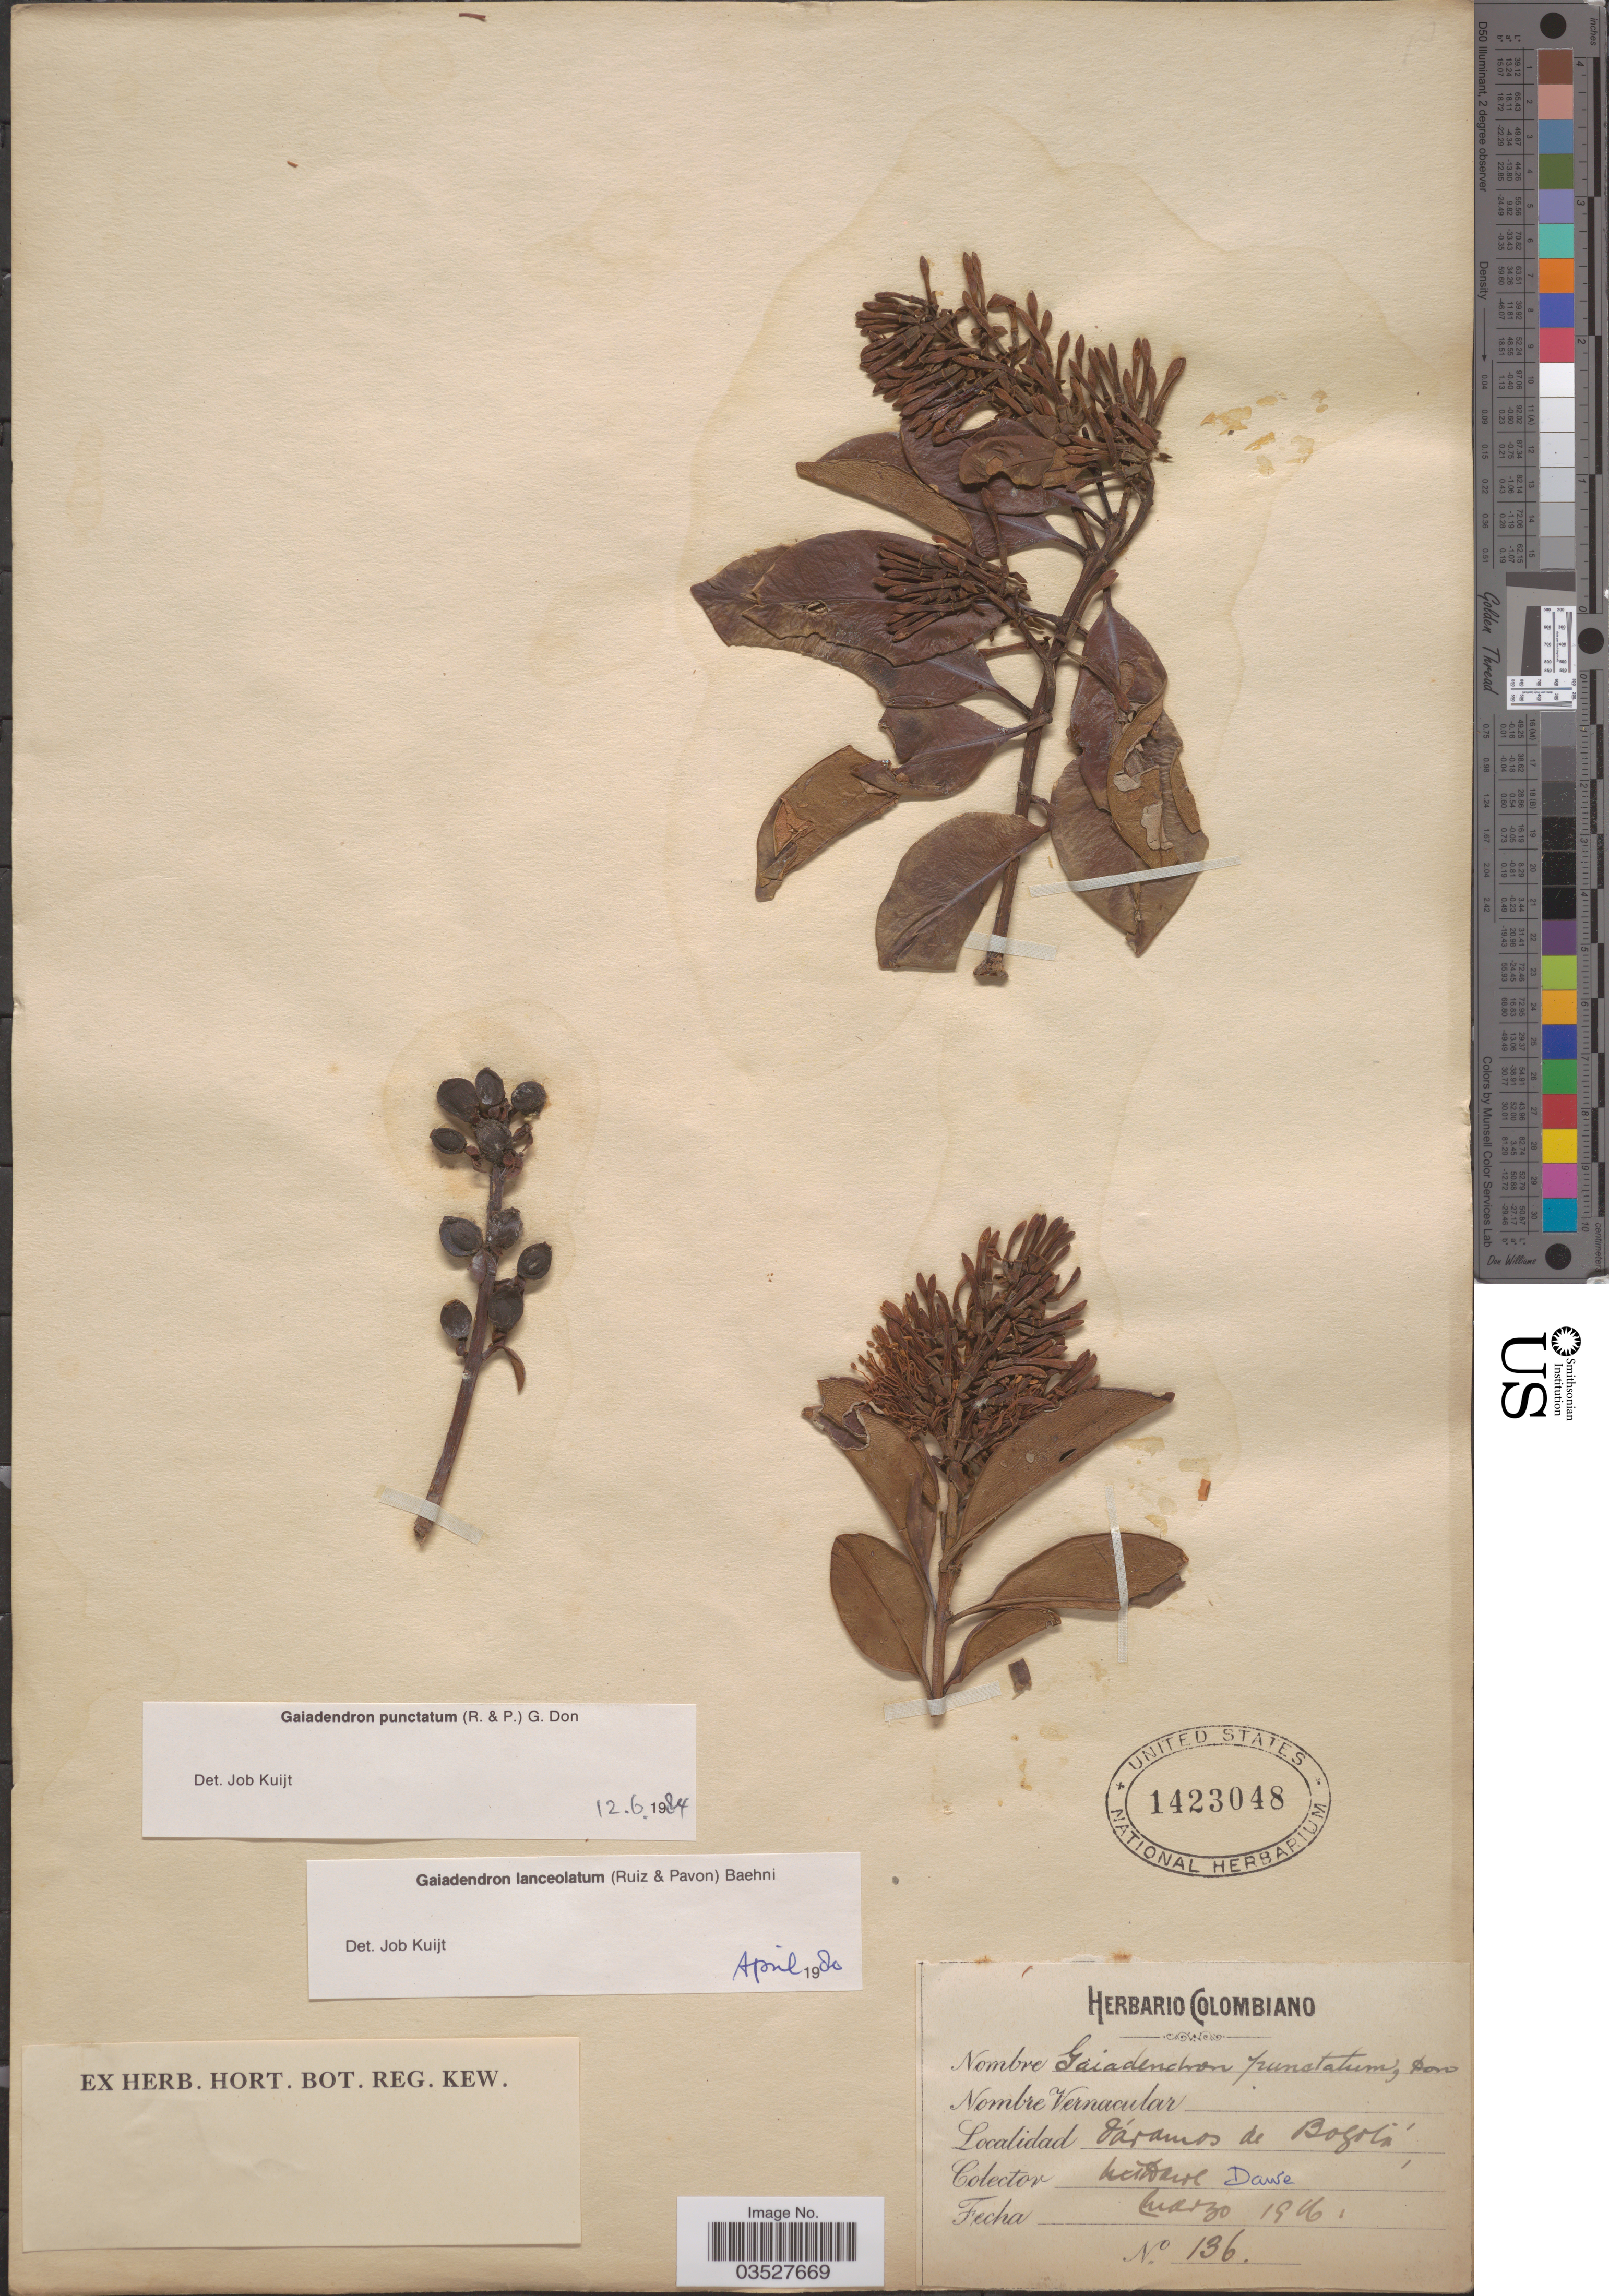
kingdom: Plantae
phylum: Tracheophyta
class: Magnoliopsida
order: Santalales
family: Loranthaceae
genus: Gaiadendron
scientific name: Gaiadendron punctatum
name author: (Ruiz & Pav.) G. Don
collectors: Dawe, --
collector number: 136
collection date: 1906-03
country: Colombia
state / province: Bogota D.C.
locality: Páramos de Bogotá.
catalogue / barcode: US 1423048